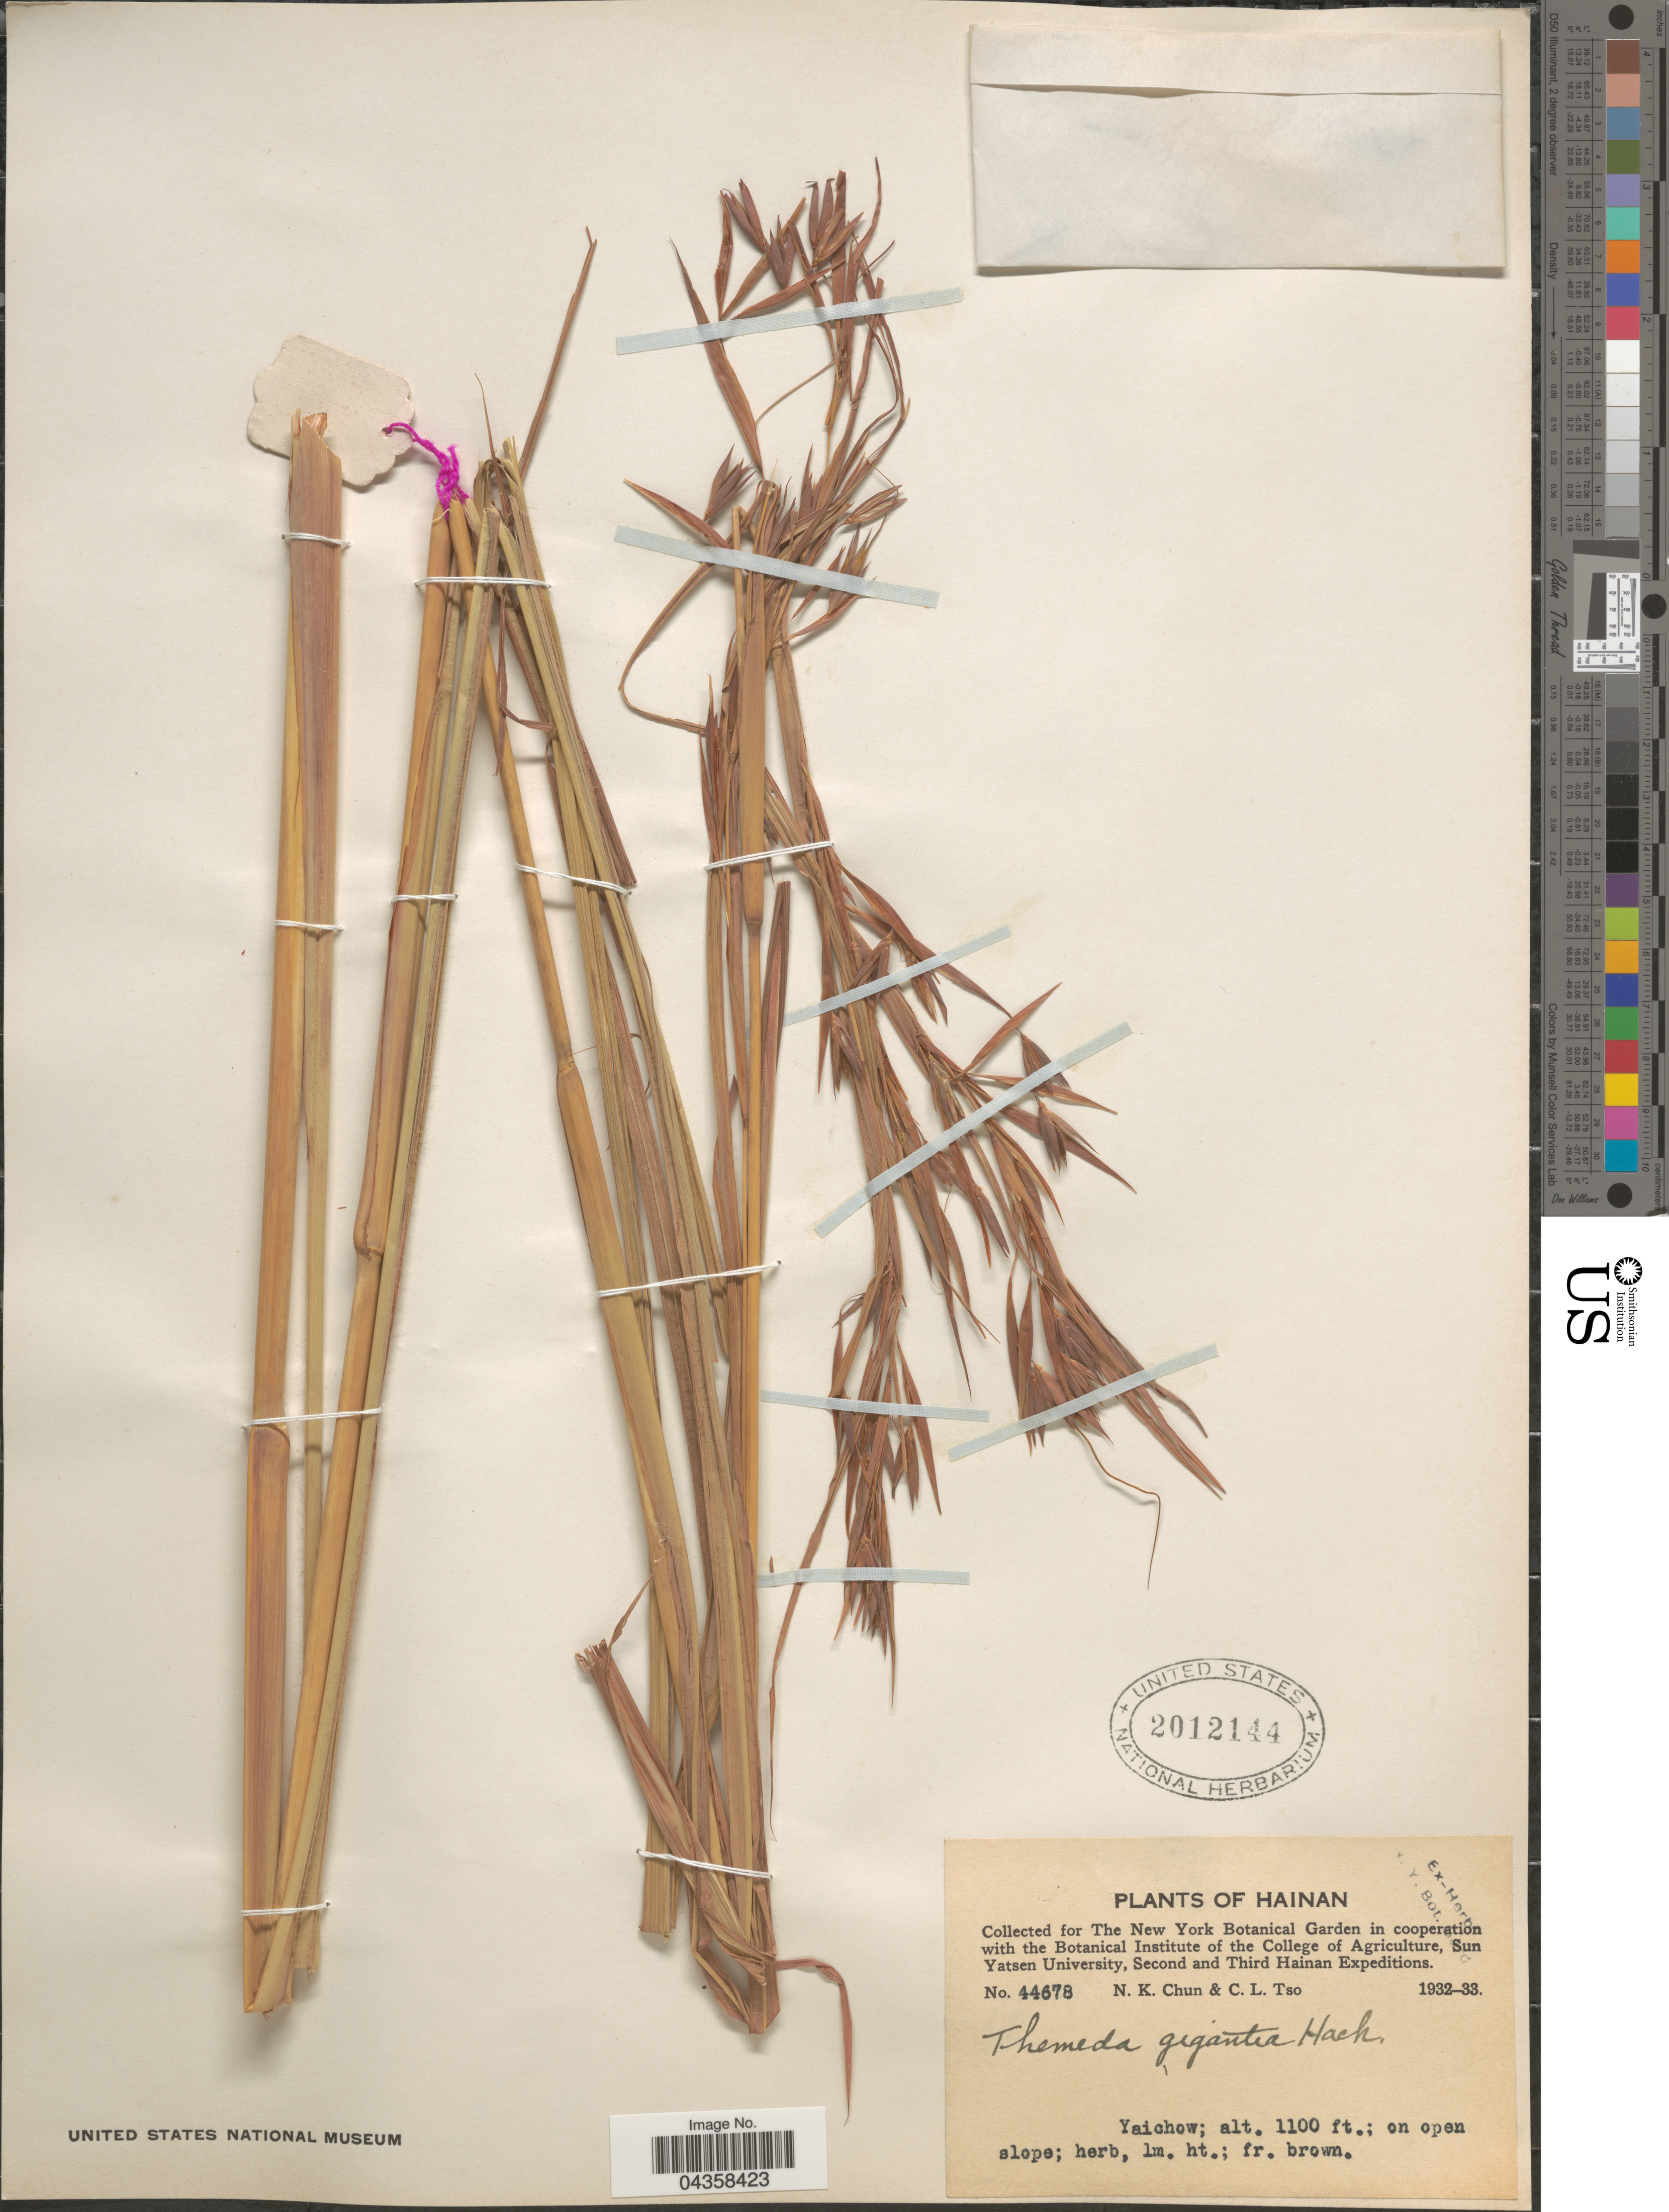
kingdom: Plantae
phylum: Tracheophyta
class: Liliopsida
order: Poales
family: Poaceae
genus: Themeda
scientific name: Themeda villosa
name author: (Lam.) A. Camus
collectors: N. K. Chun & C. Tso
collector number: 44678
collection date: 1932/1933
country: China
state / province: Hainan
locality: Second and Third Hainan Expeditions. Yaichow; on open slope.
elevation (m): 335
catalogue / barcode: US 2012144